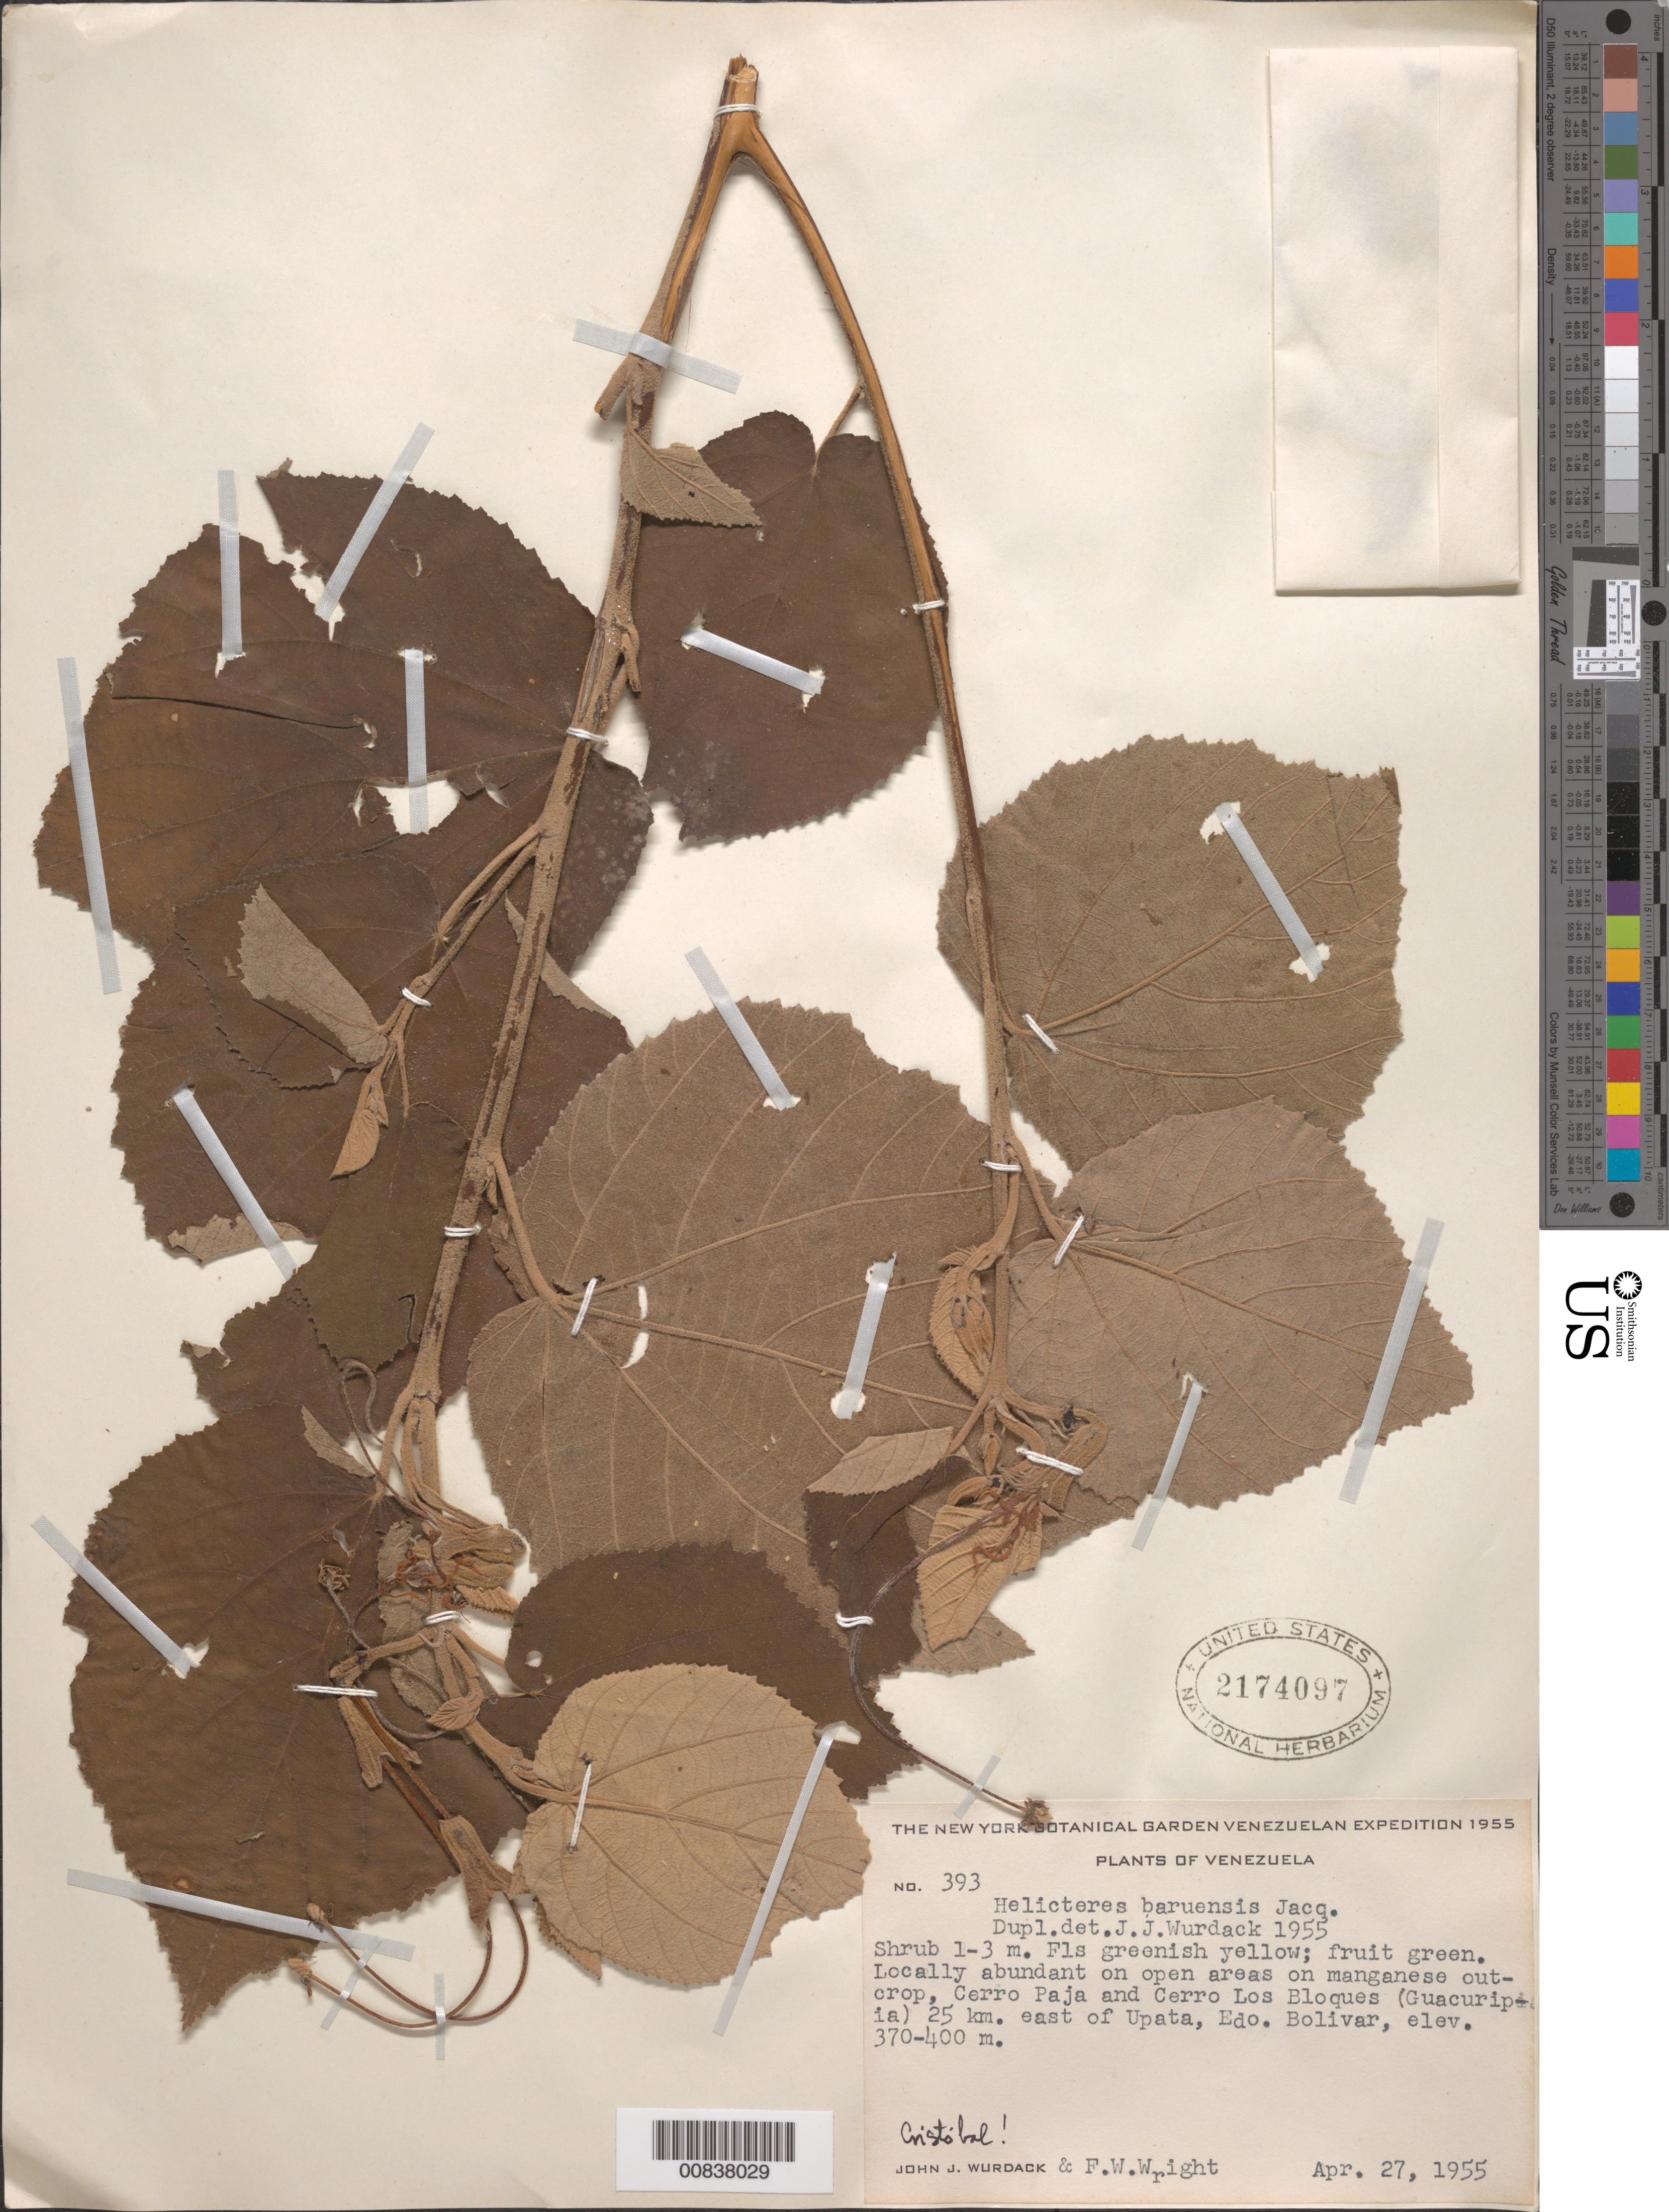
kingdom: Plantae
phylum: Tracheophyta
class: Magnoliopsida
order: Malvales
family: Malvaceae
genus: Helicteres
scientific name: Helicteres baruensis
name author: Jacq.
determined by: Cristobal, --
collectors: J. J. Wurdack & F. W. Wright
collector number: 393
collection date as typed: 27-Apr-55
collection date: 1955-04-27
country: Venezuela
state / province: Bolívar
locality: Cerro Paja and Cerro Los Bloques (Guacuripia) 25 km E of Upata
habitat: Open areas on manganese outcrop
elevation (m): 370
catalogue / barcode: US 2174097